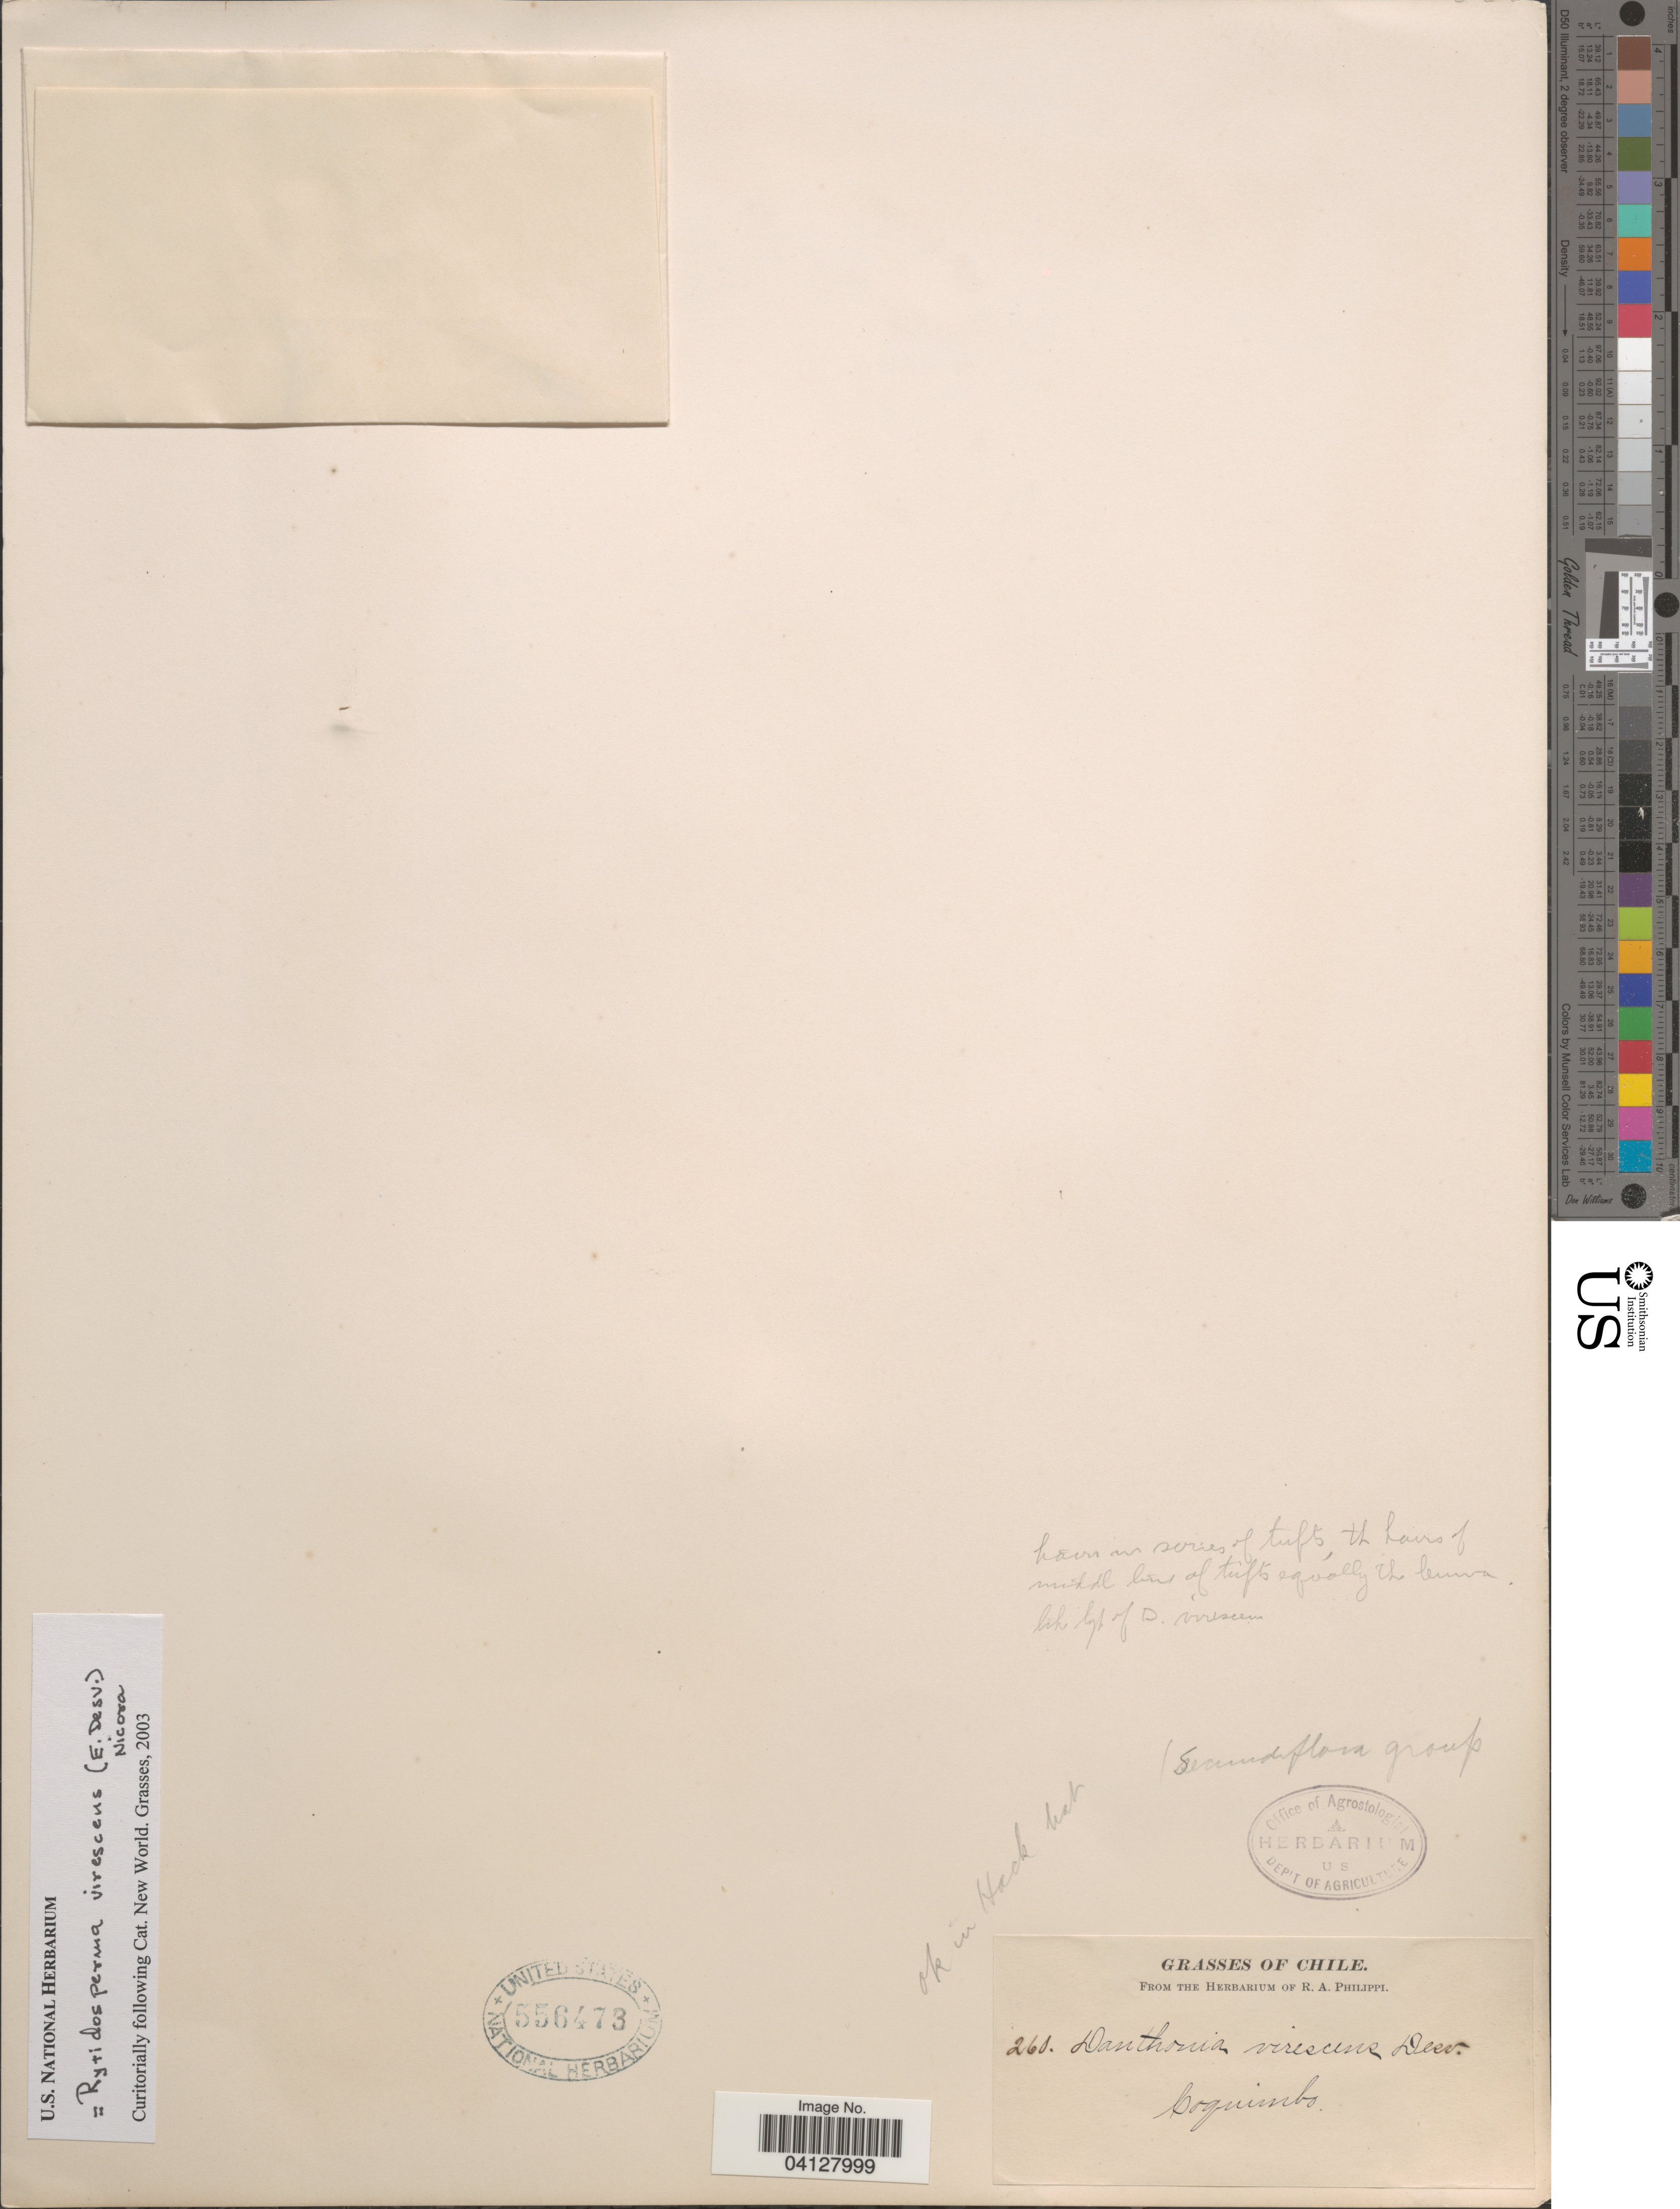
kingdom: Plantae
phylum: Tracheophyta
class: Liliopsida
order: Poales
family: Poaceae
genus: Rytidosperma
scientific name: Rytidosperma virescens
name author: (É. Desv.) Nicora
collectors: ex. herb. R.A. Philippi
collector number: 260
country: Chile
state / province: Coquimbo (IV)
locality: Coquimbo.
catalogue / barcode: US 556473